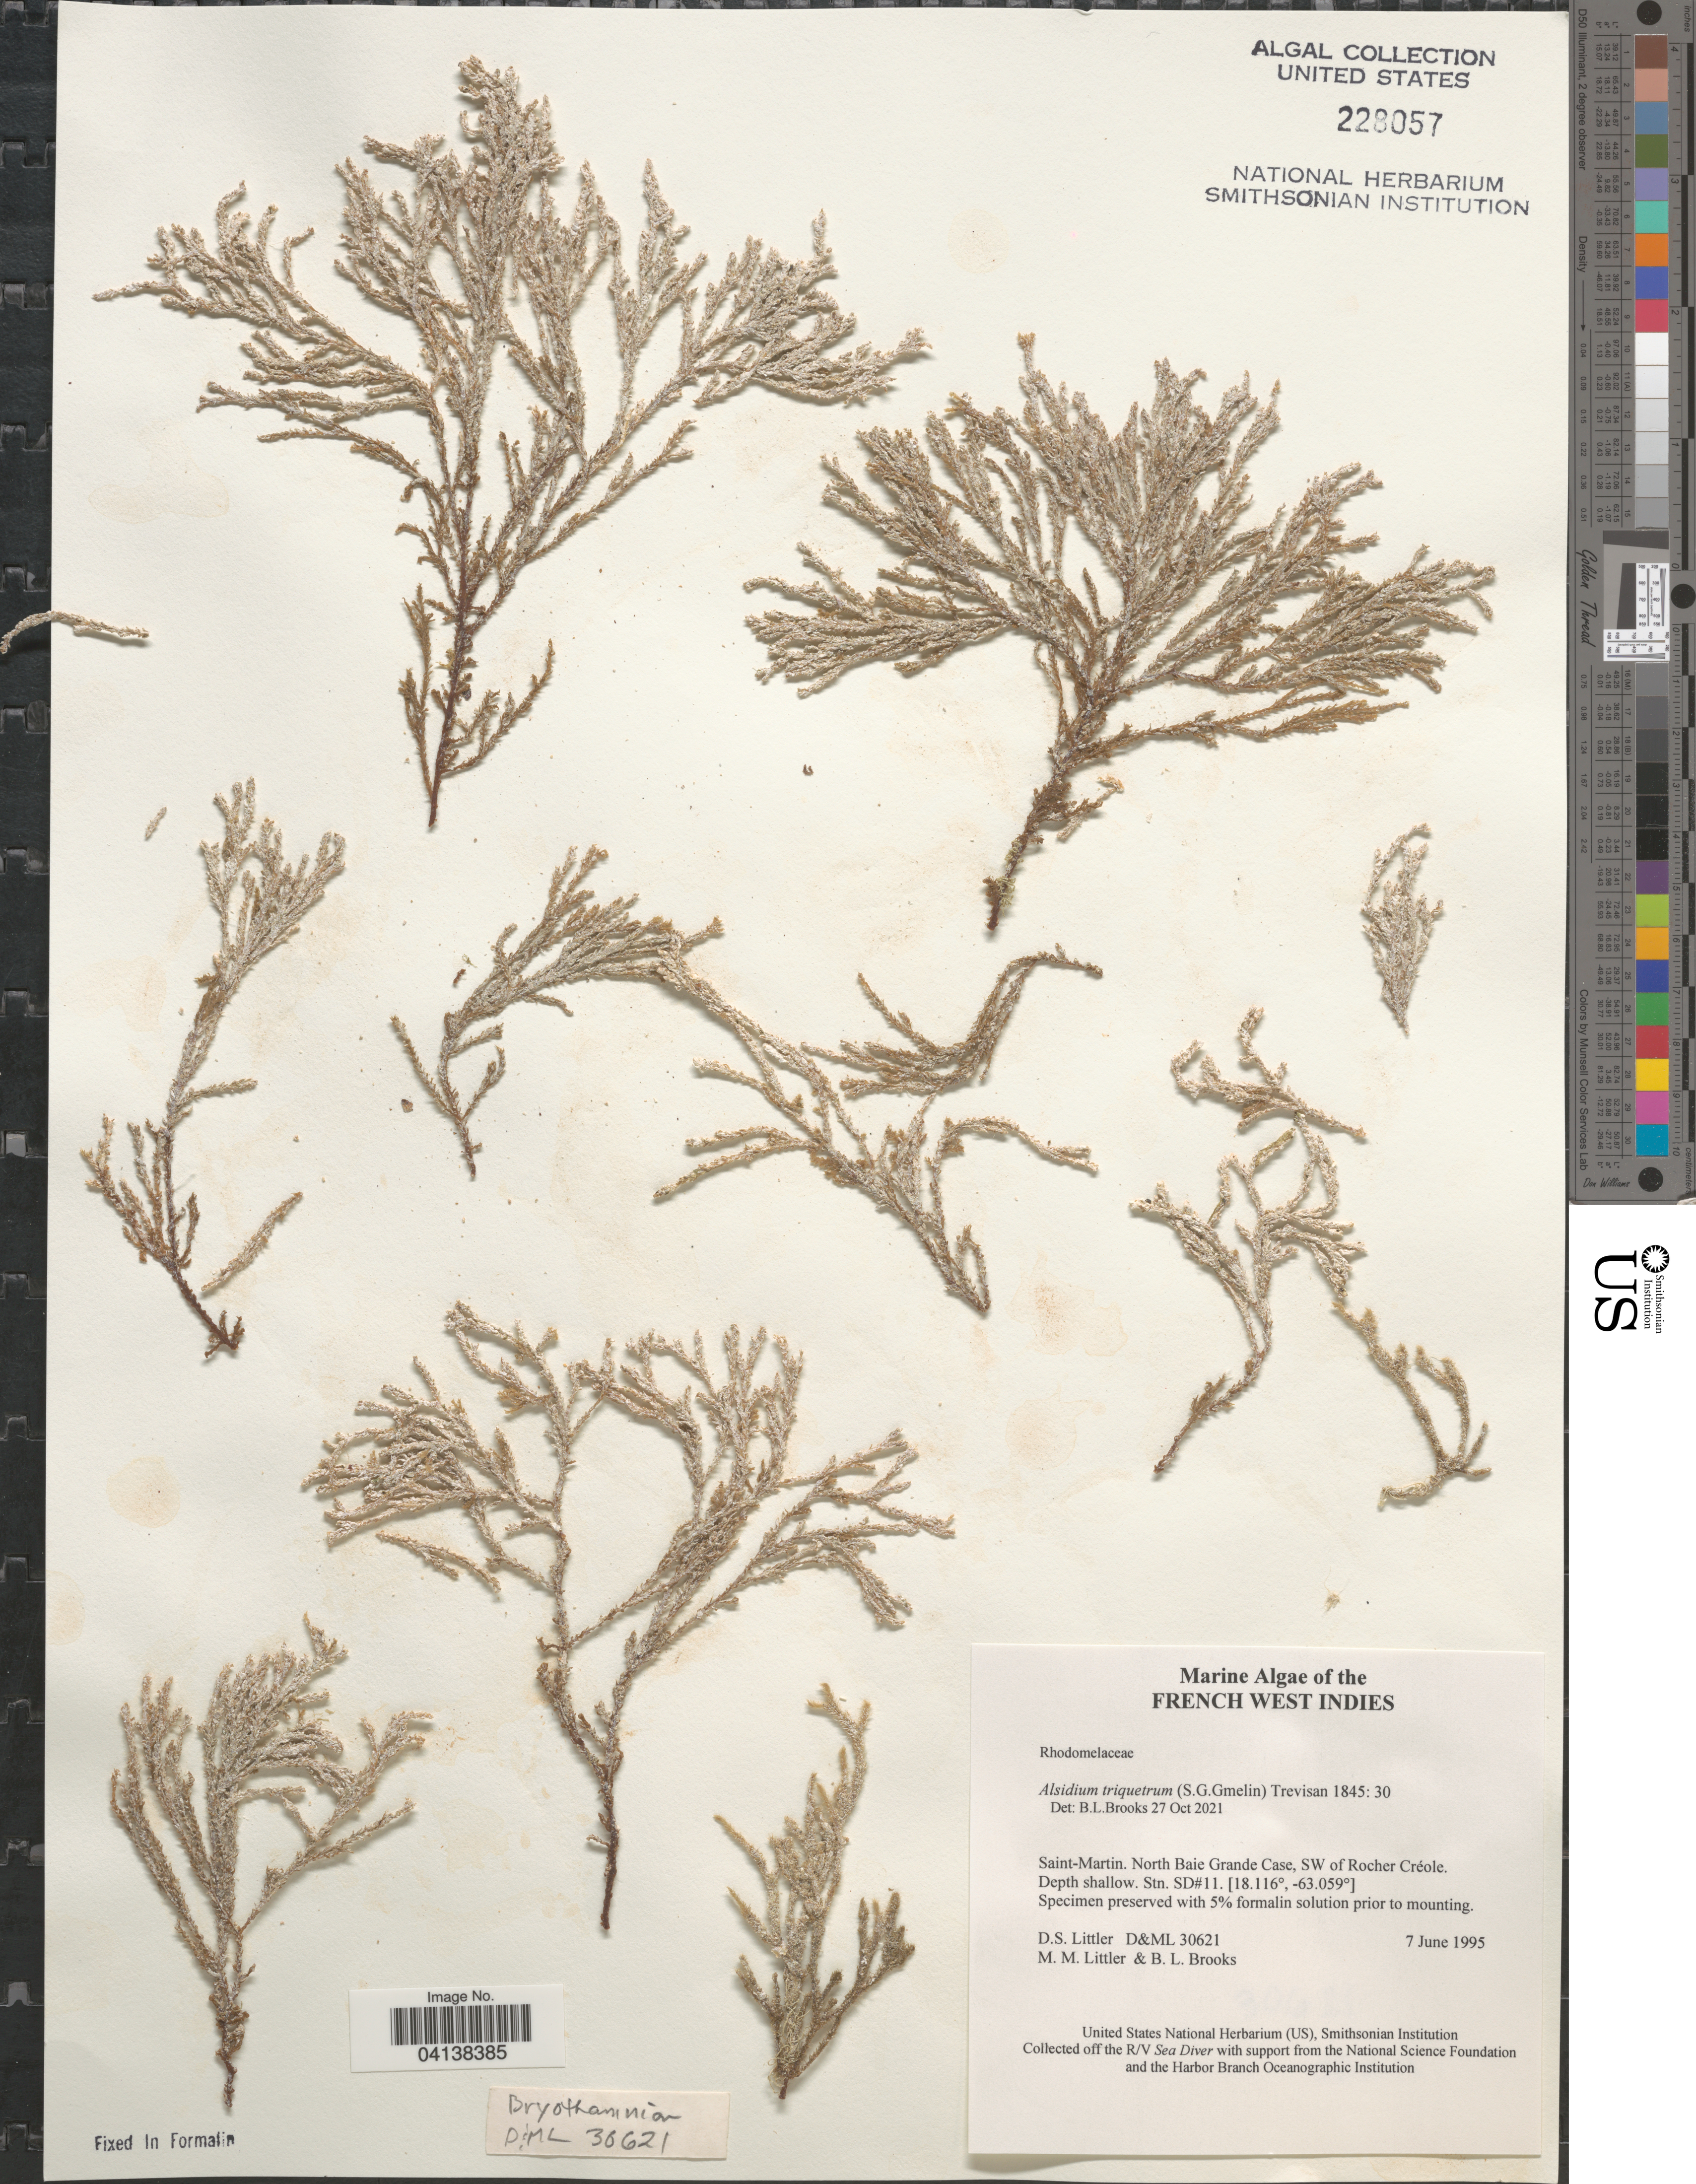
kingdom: Plantae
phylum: Rhodophyta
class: Florideophyceae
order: Ceramiales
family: Rhodomelaceae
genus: Alsidium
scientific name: Alsidium triquetrum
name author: (S.G. Gmel.) Trevis.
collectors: D. S. Littler & B. Brooks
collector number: D&ML 30621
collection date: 1995-06-07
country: Saint Martin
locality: French West Indies. Saint-Martin. North Baie Grande Case, SW of Rocher Créole. Stn. SD#11.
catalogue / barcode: US 228057